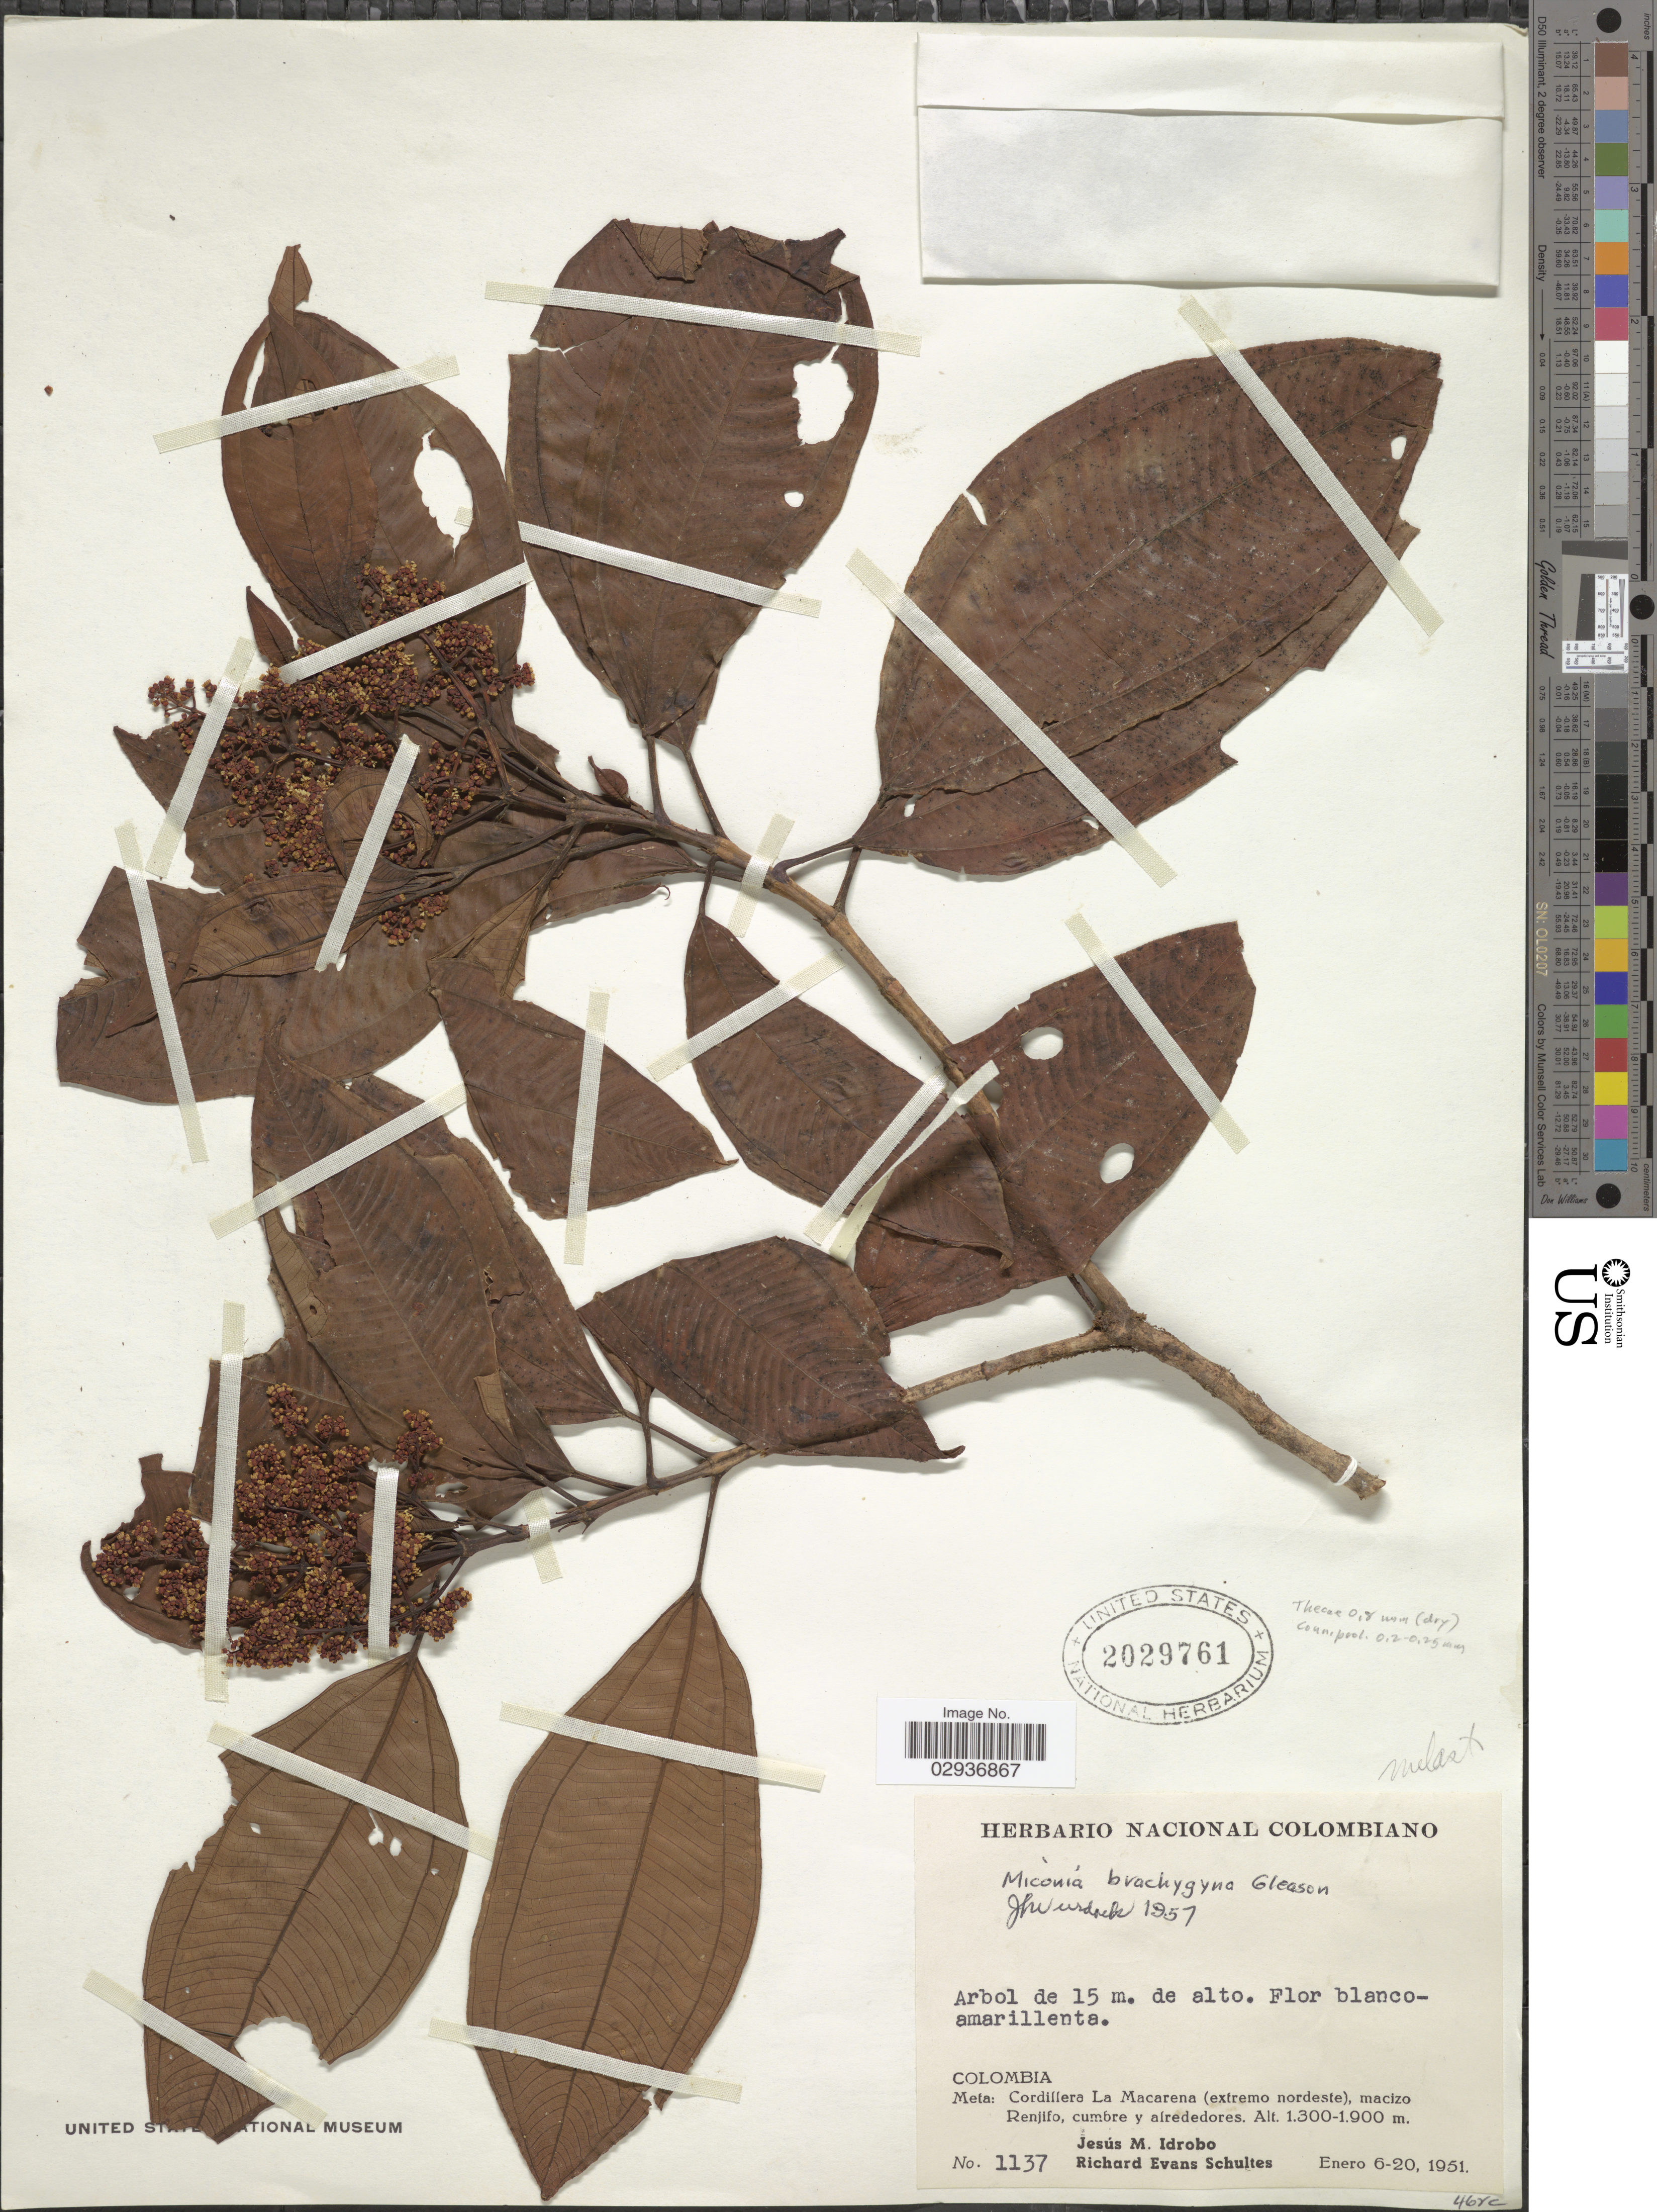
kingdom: Plantae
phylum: Tracheophyta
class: Magnoliopsida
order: Myrtales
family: Melastomataceae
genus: Miconia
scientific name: Miconia brachygyna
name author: Gleason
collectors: J. M. Idrobo & R. E. Schultes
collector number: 1137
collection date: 1951-01-06/1951-01-20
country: Colombia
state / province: Meta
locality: Cordillera La Macarena (extremo nordeste), macizo Renjifo, cumbre y alrededores.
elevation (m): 1300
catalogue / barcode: US 2029761